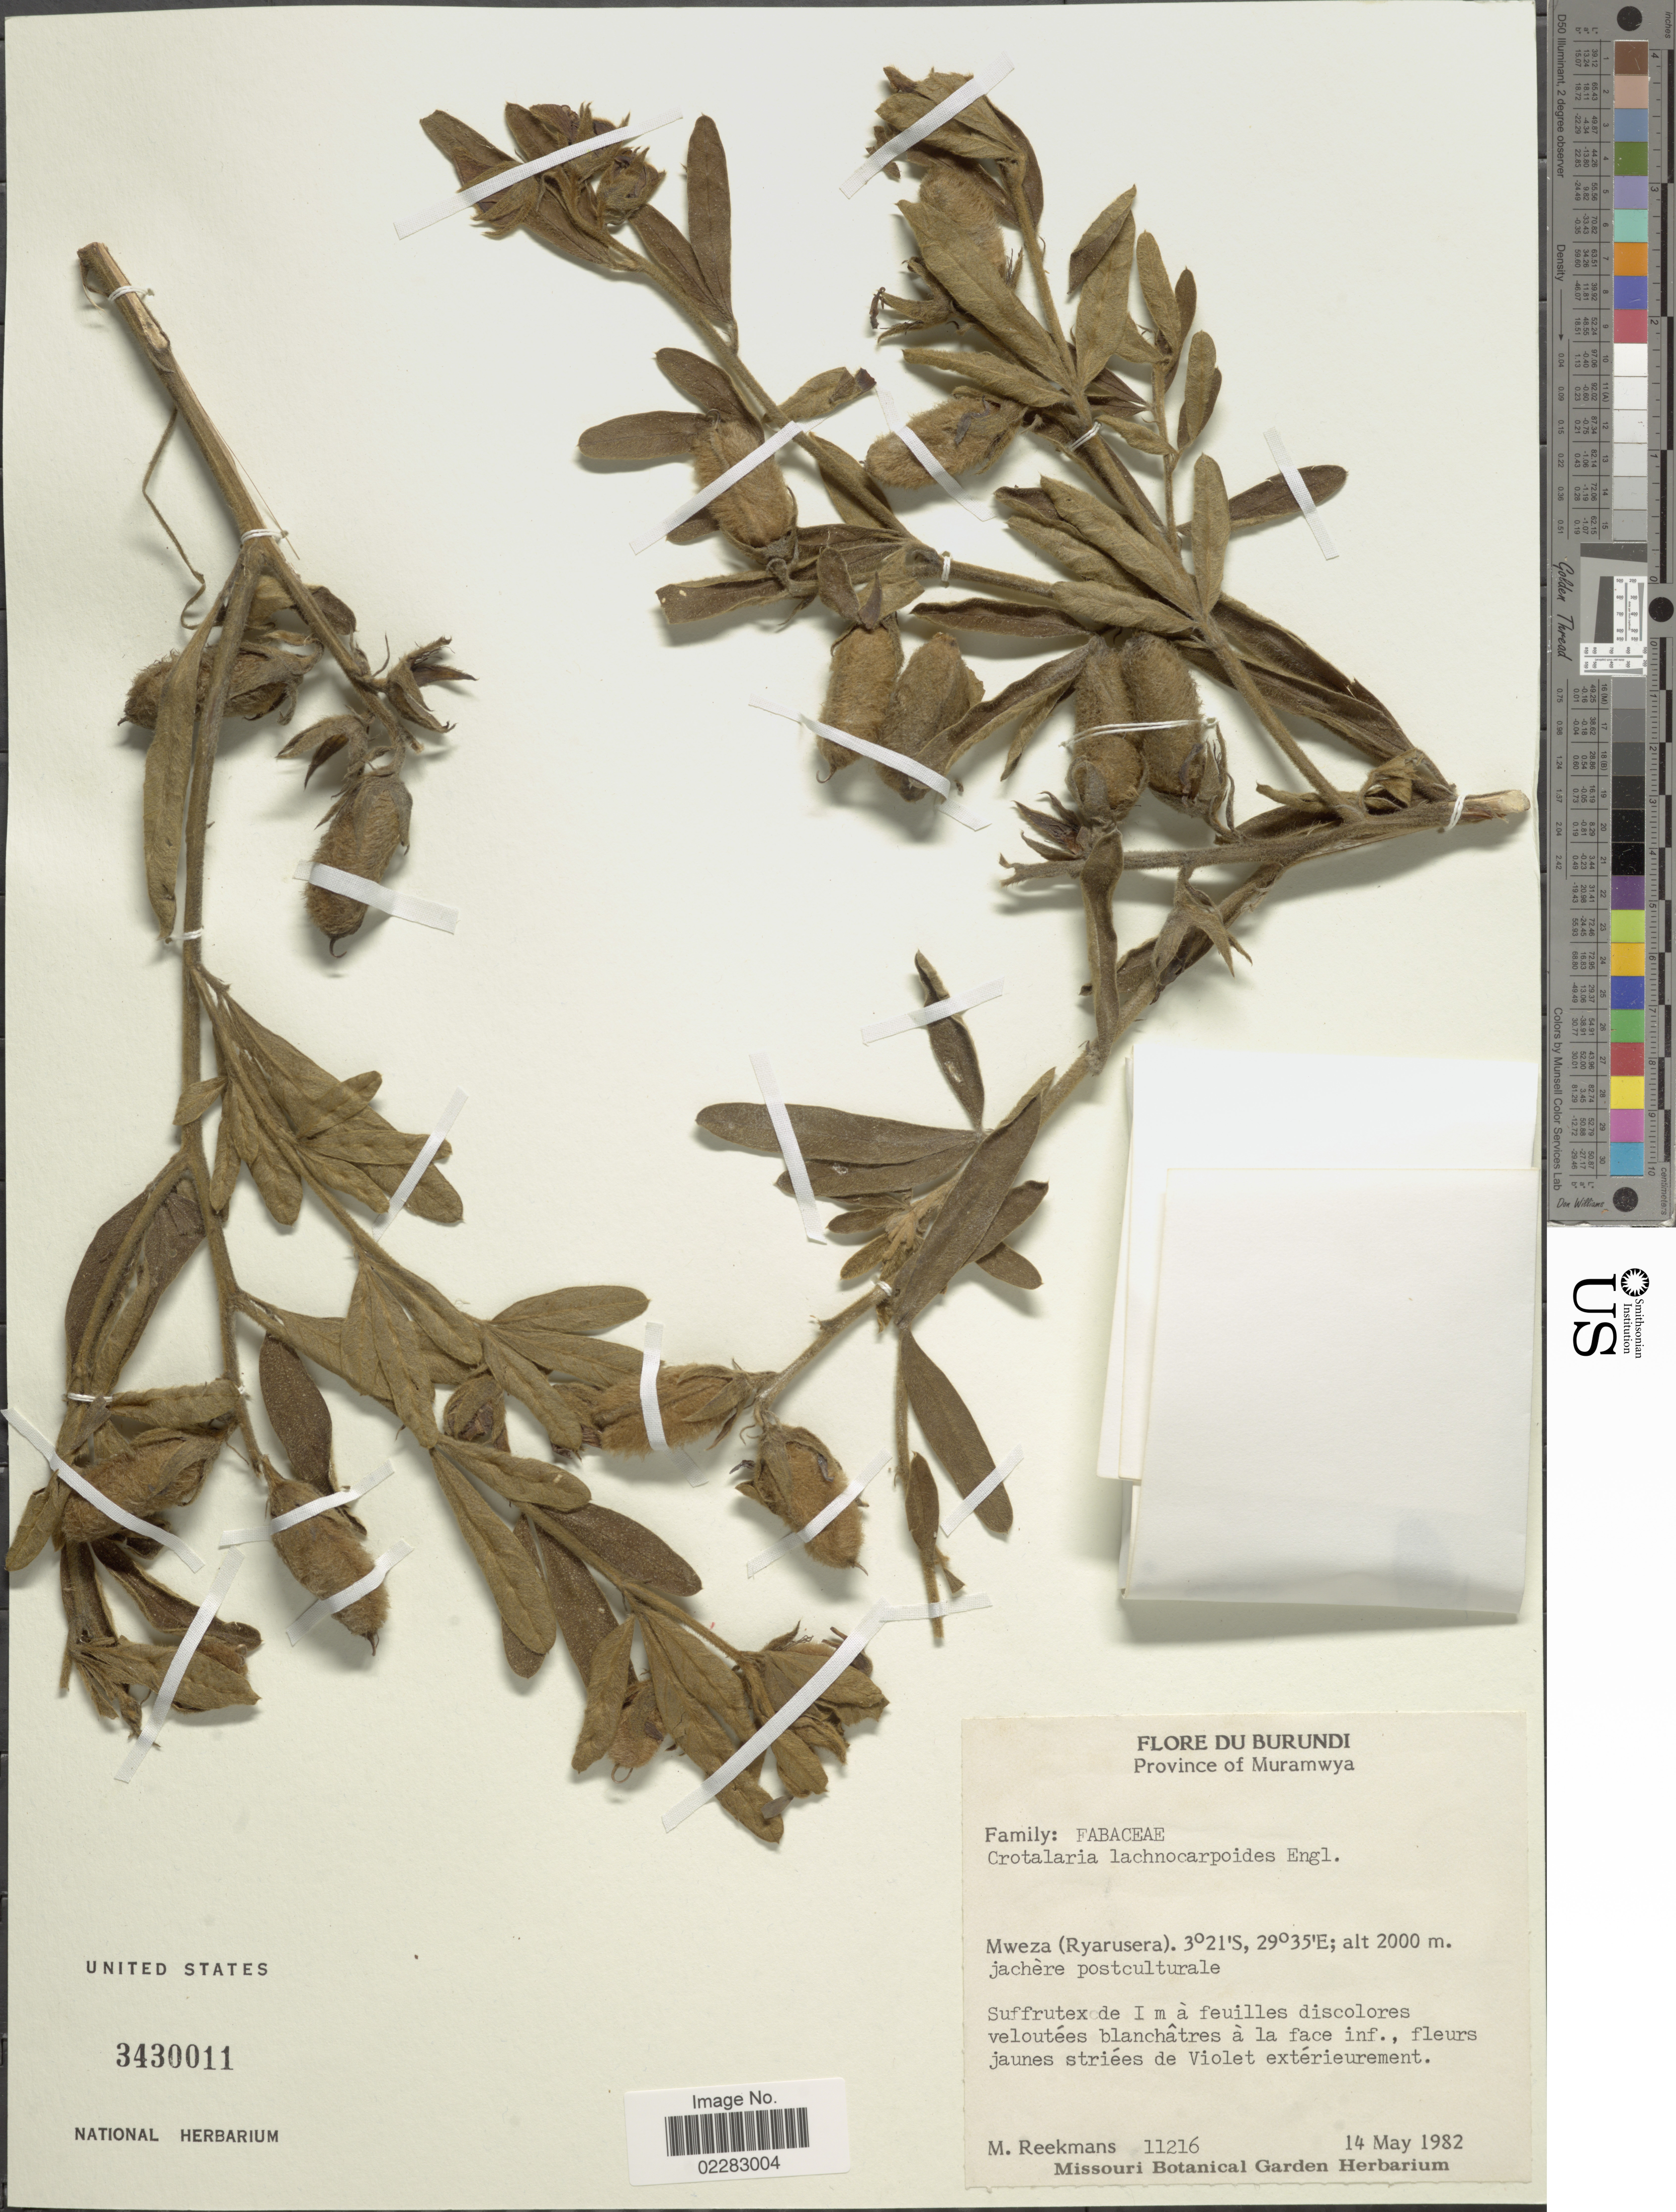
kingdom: Plantae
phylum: Tracheophyta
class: Magnoliopsida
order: Fabales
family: Fabaceae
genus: Crotalaria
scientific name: Crotalaria lachnocarpoides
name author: Engl.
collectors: M. Reekmans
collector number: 11216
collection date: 1982-05-14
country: Burundi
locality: Province of Muramwya, Mweza (Ryarusera), jachere postculturale.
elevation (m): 2000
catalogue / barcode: US 3430011